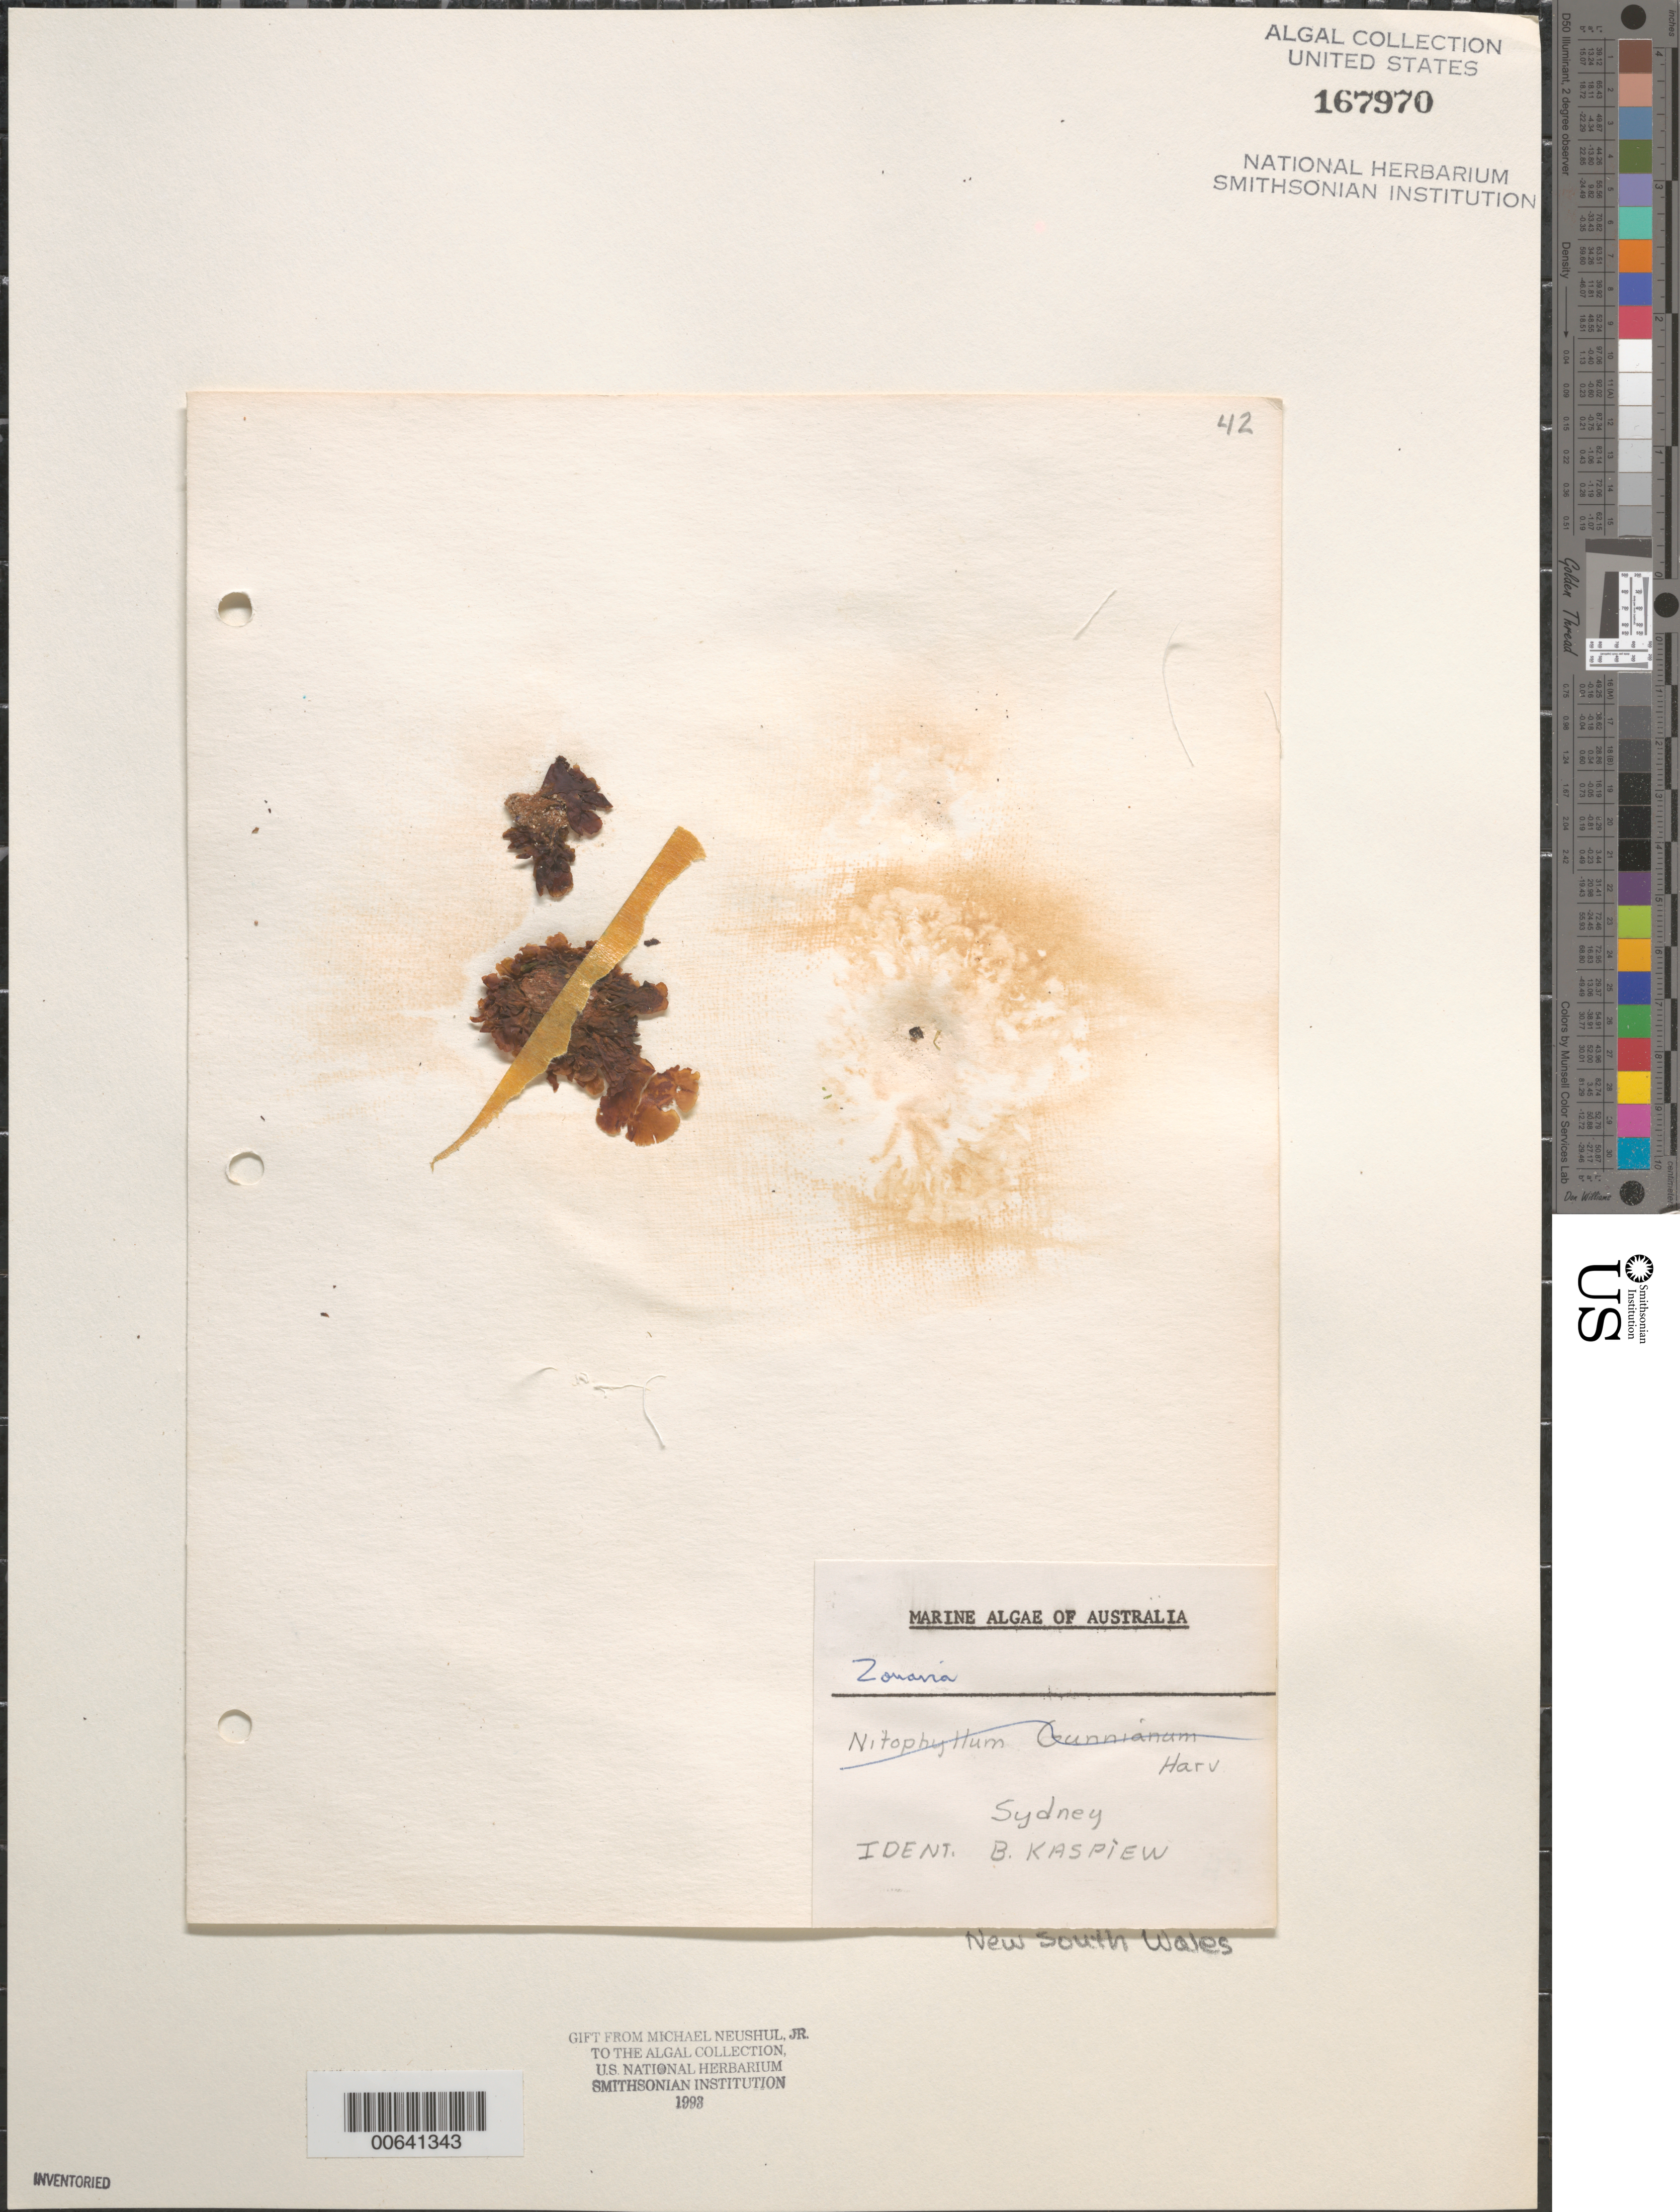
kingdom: Chromista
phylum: Ochrophyta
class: Phaeophyceae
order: Dictyotales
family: Dictyotaceae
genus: Zonaria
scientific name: Zonaria sp.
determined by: Kaspiew, B.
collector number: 42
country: Australia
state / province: New South Wales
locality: Sydney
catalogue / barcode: US 167970